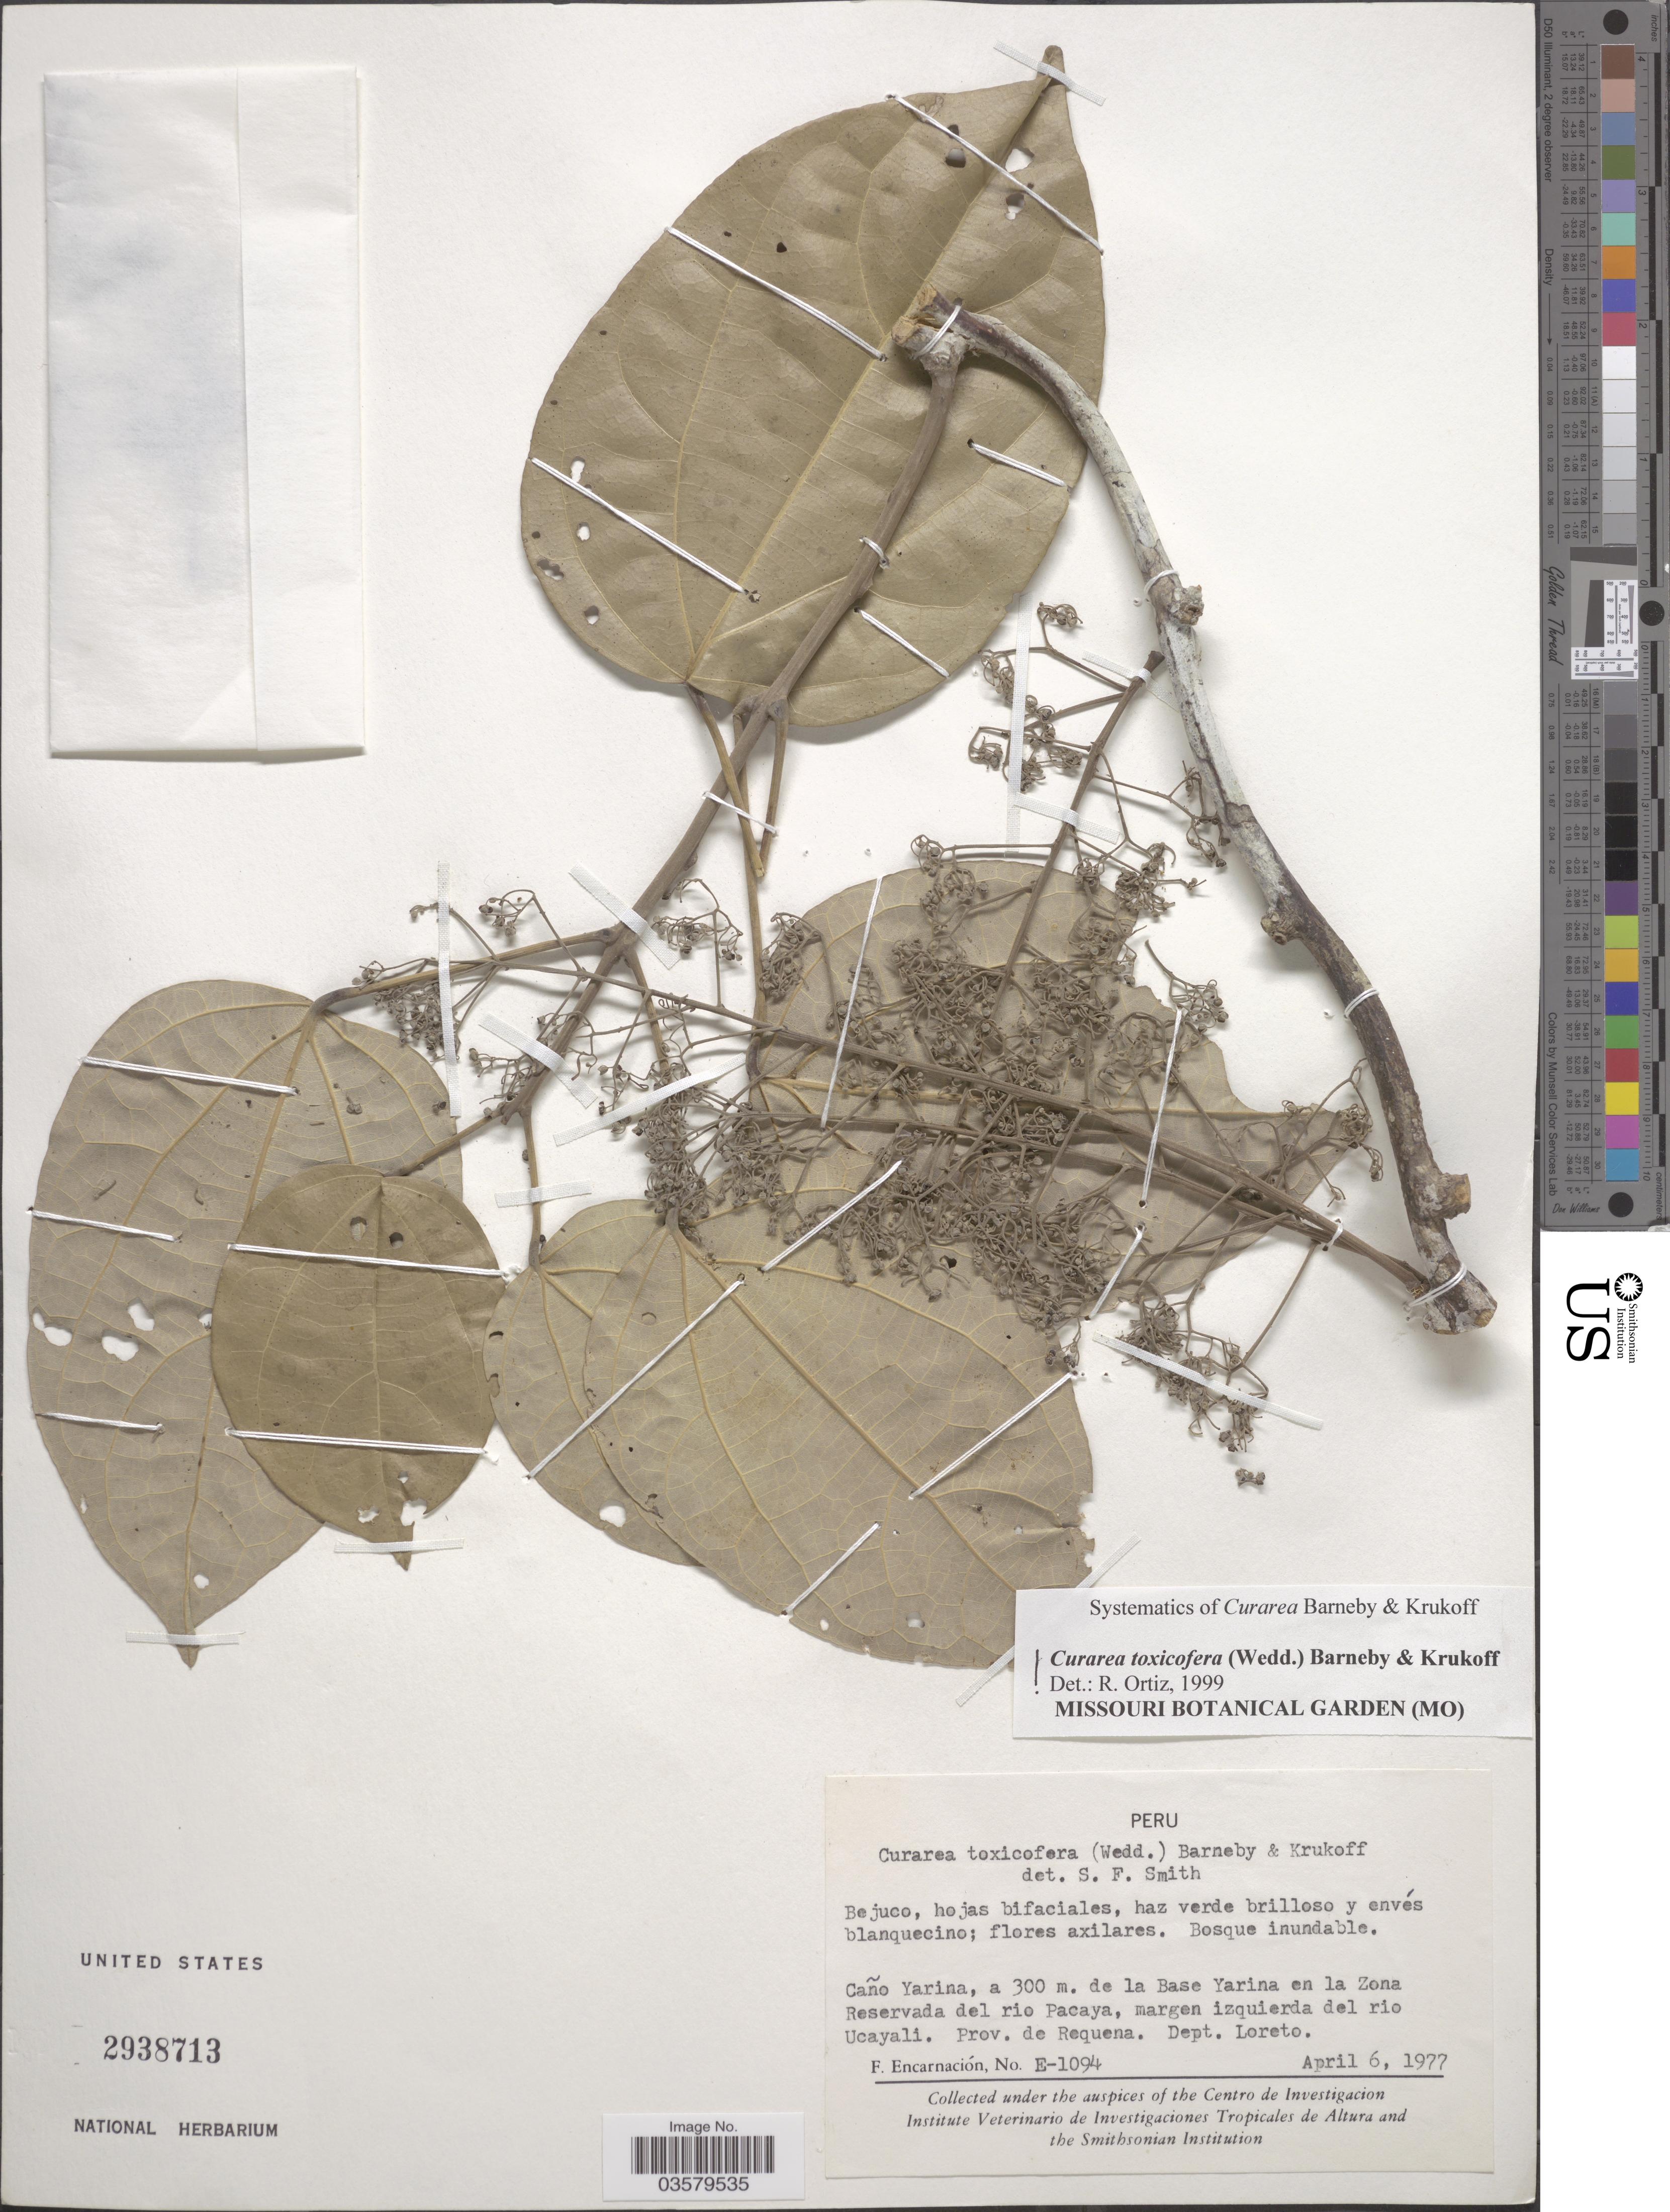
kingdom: Plantae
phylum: Tracheophyta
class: Magnoliopsida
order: Ranunculales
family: Menispermaceae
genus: Curarea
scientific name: Curarea toxicofera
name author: (Wedd.) Barneby & Krukoff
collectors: F. Encarnación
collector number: E-1094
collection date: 1977-04-06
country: Peru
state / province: Loreto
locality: Caño Yarina, a 300 m. de la Base Yarina en la Zona Reservada del rio Pacaya, margen izquierda del rio Ucayali. Prov. de Requena. Dept. Loreto.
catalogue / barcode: US 2938713